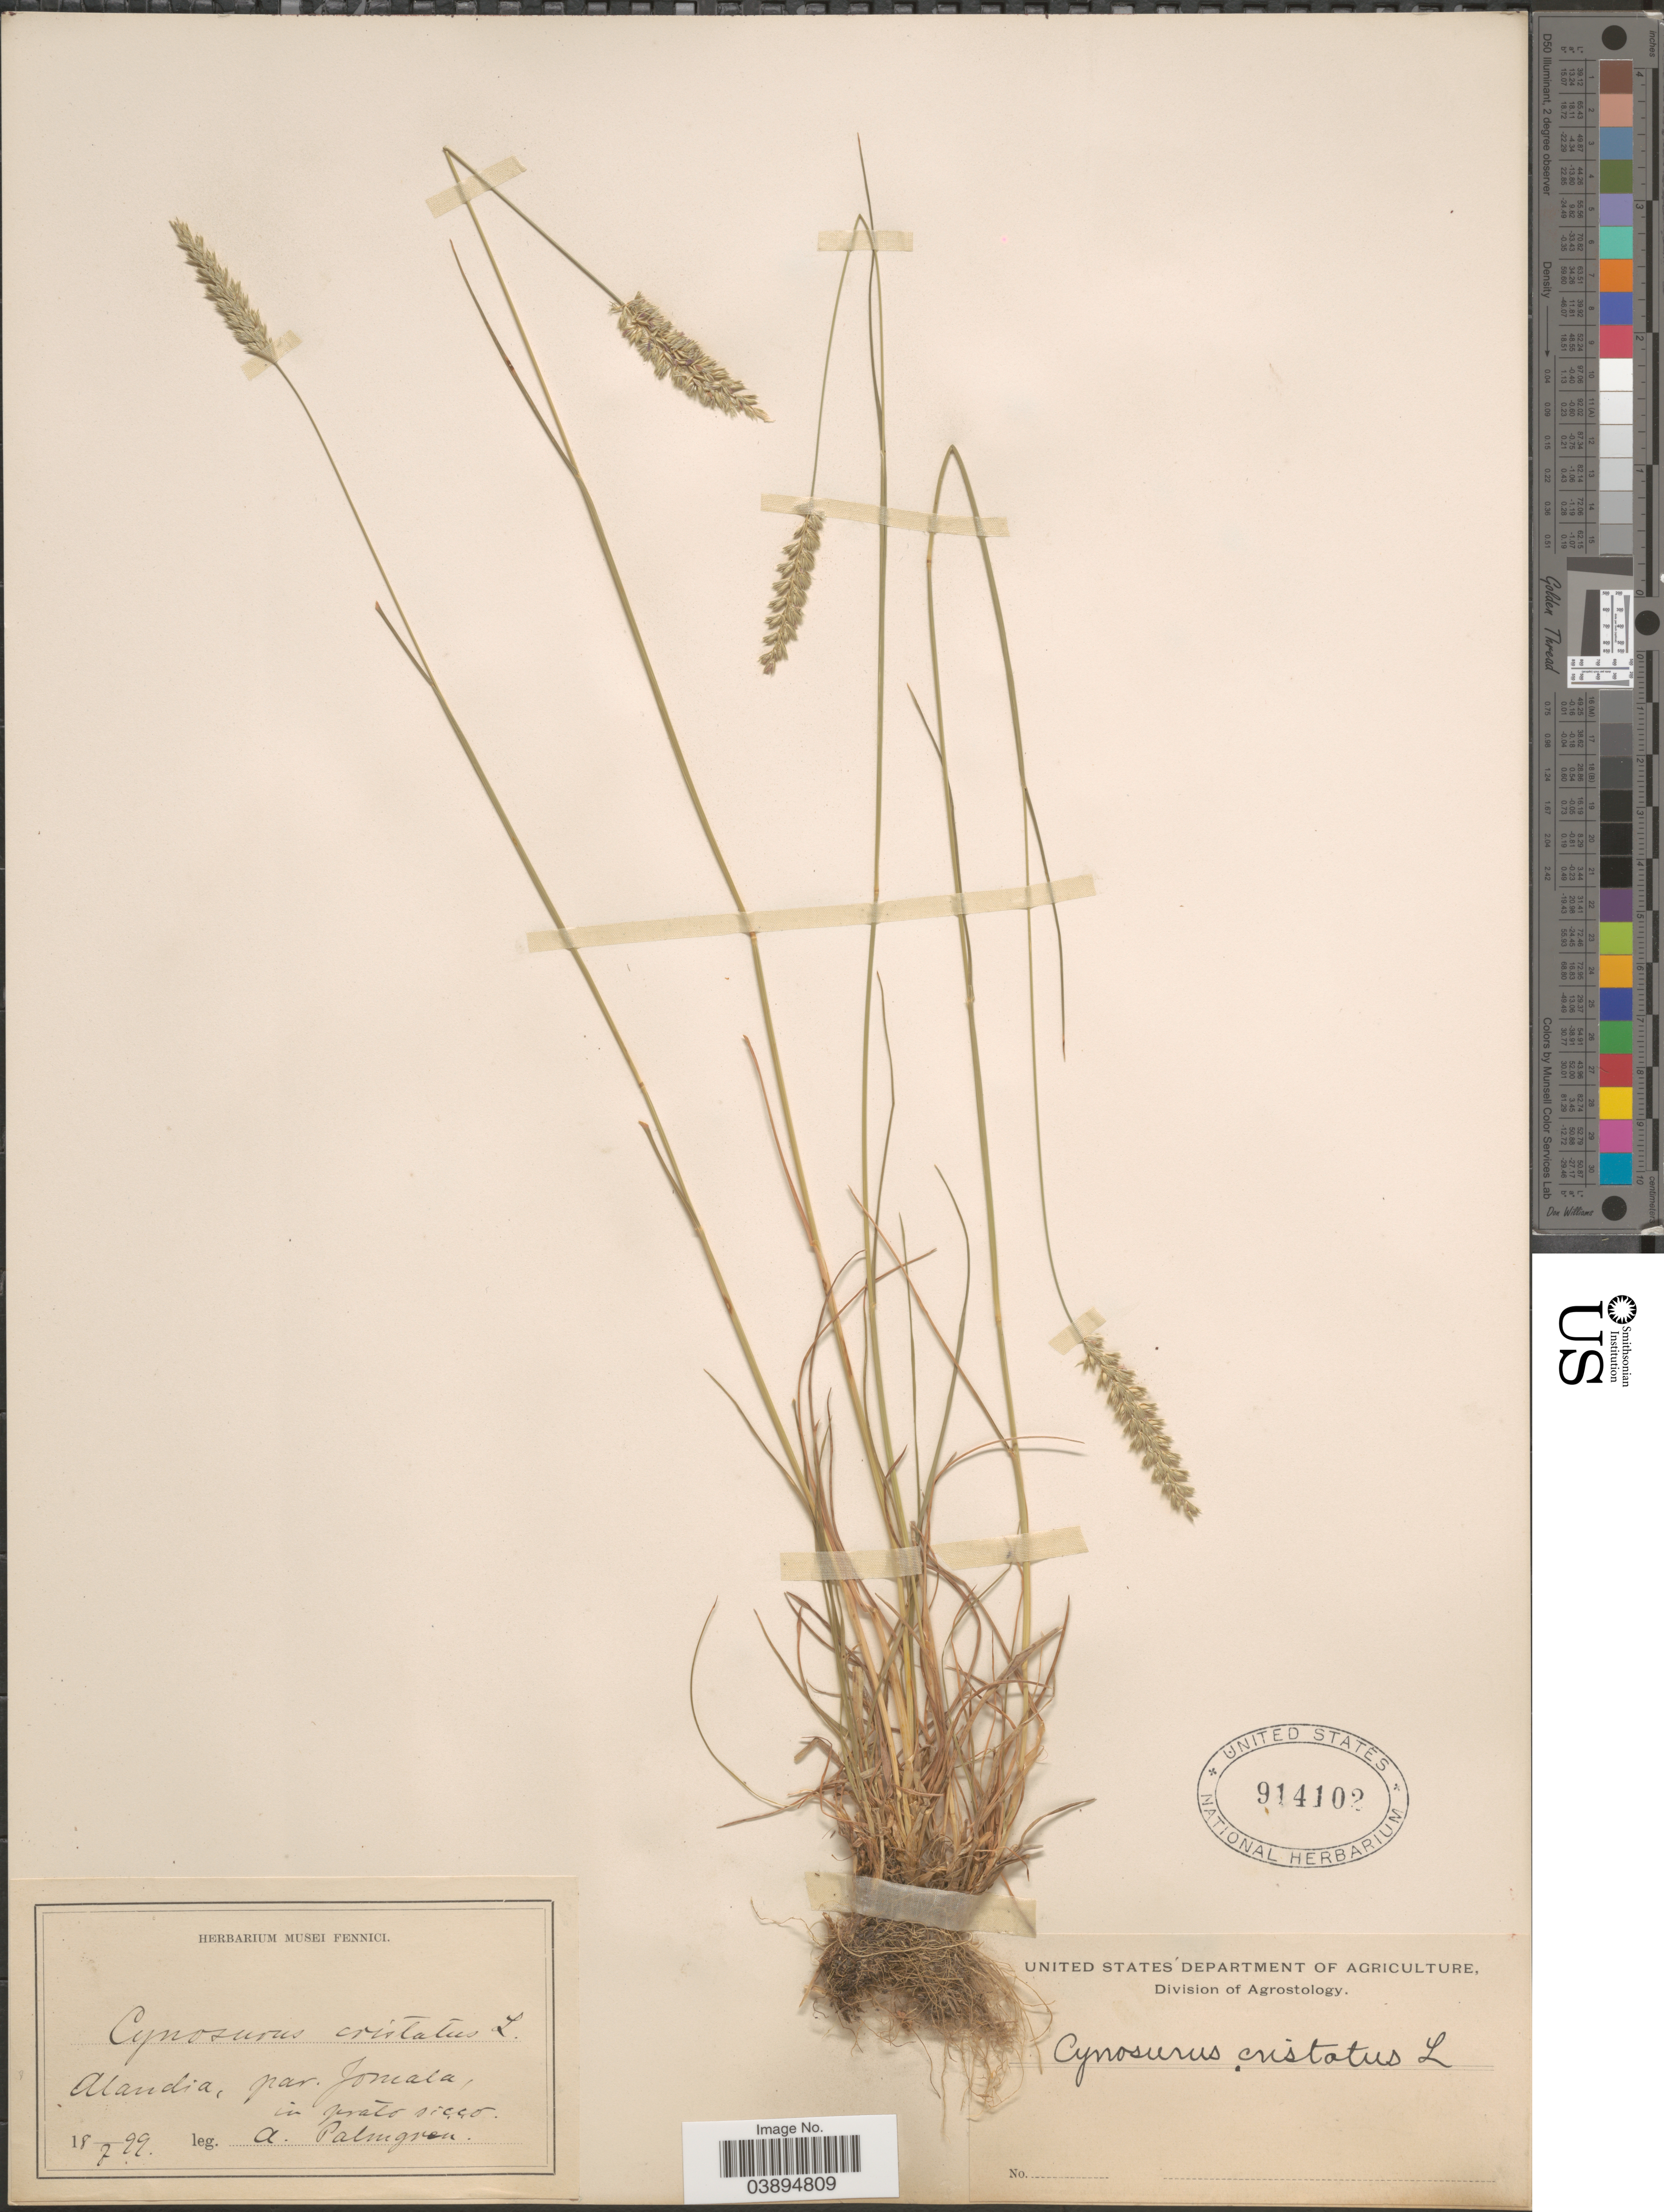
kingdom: Plantae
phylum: Tracheophyta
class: Liliopsida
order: Poales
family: Poaceae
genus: Cynosurus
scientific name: Cynosurus cristatus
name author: L.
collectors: A. Palmgren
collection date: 1899-07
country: Finland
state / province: Ahvenanmaa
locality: Alandia, par. Jomala.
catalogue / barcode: US 914102